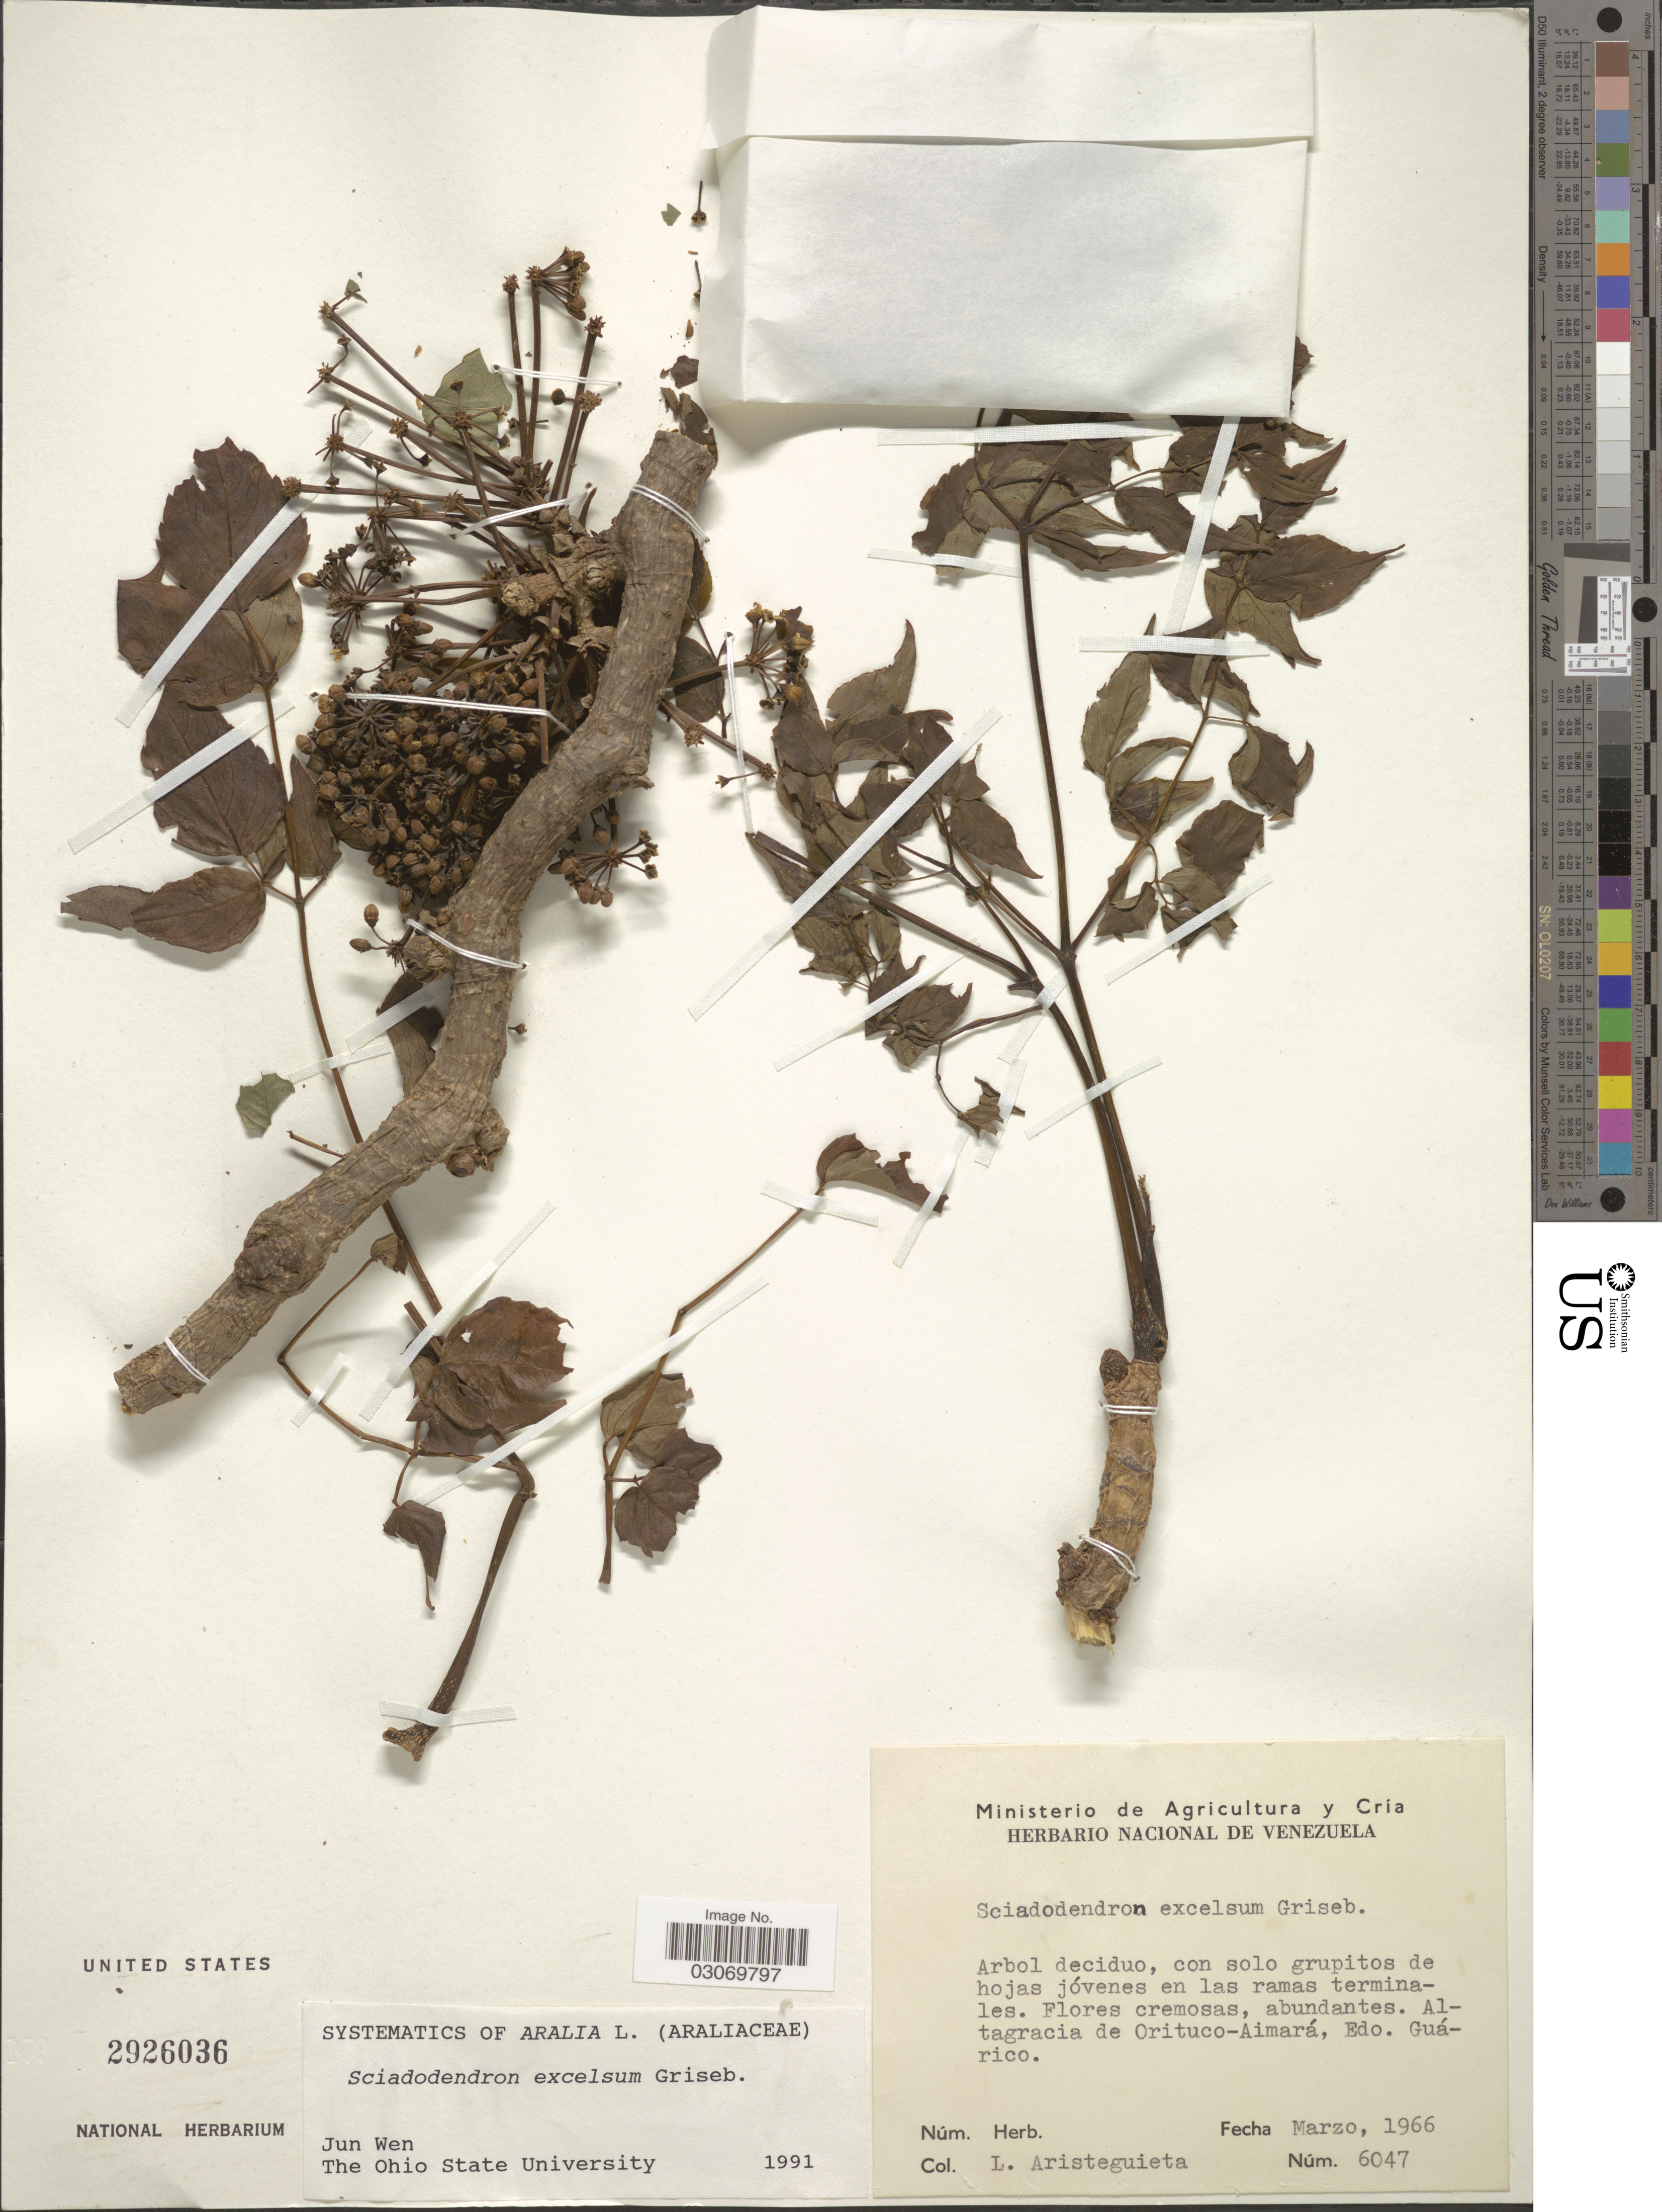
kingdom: Plantae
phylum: Tracheophyta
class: Magnoliopsida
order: Apiales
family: Araliaceae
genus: Sciadodendron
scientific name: Sciadodendron excelsum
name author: Griseb.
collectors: L. Aristeguieta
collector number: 6047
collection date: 1966-03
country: Venezuela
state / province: Guárico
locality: Altagracia de Orituco-Aimará.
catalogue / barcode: US 2926036